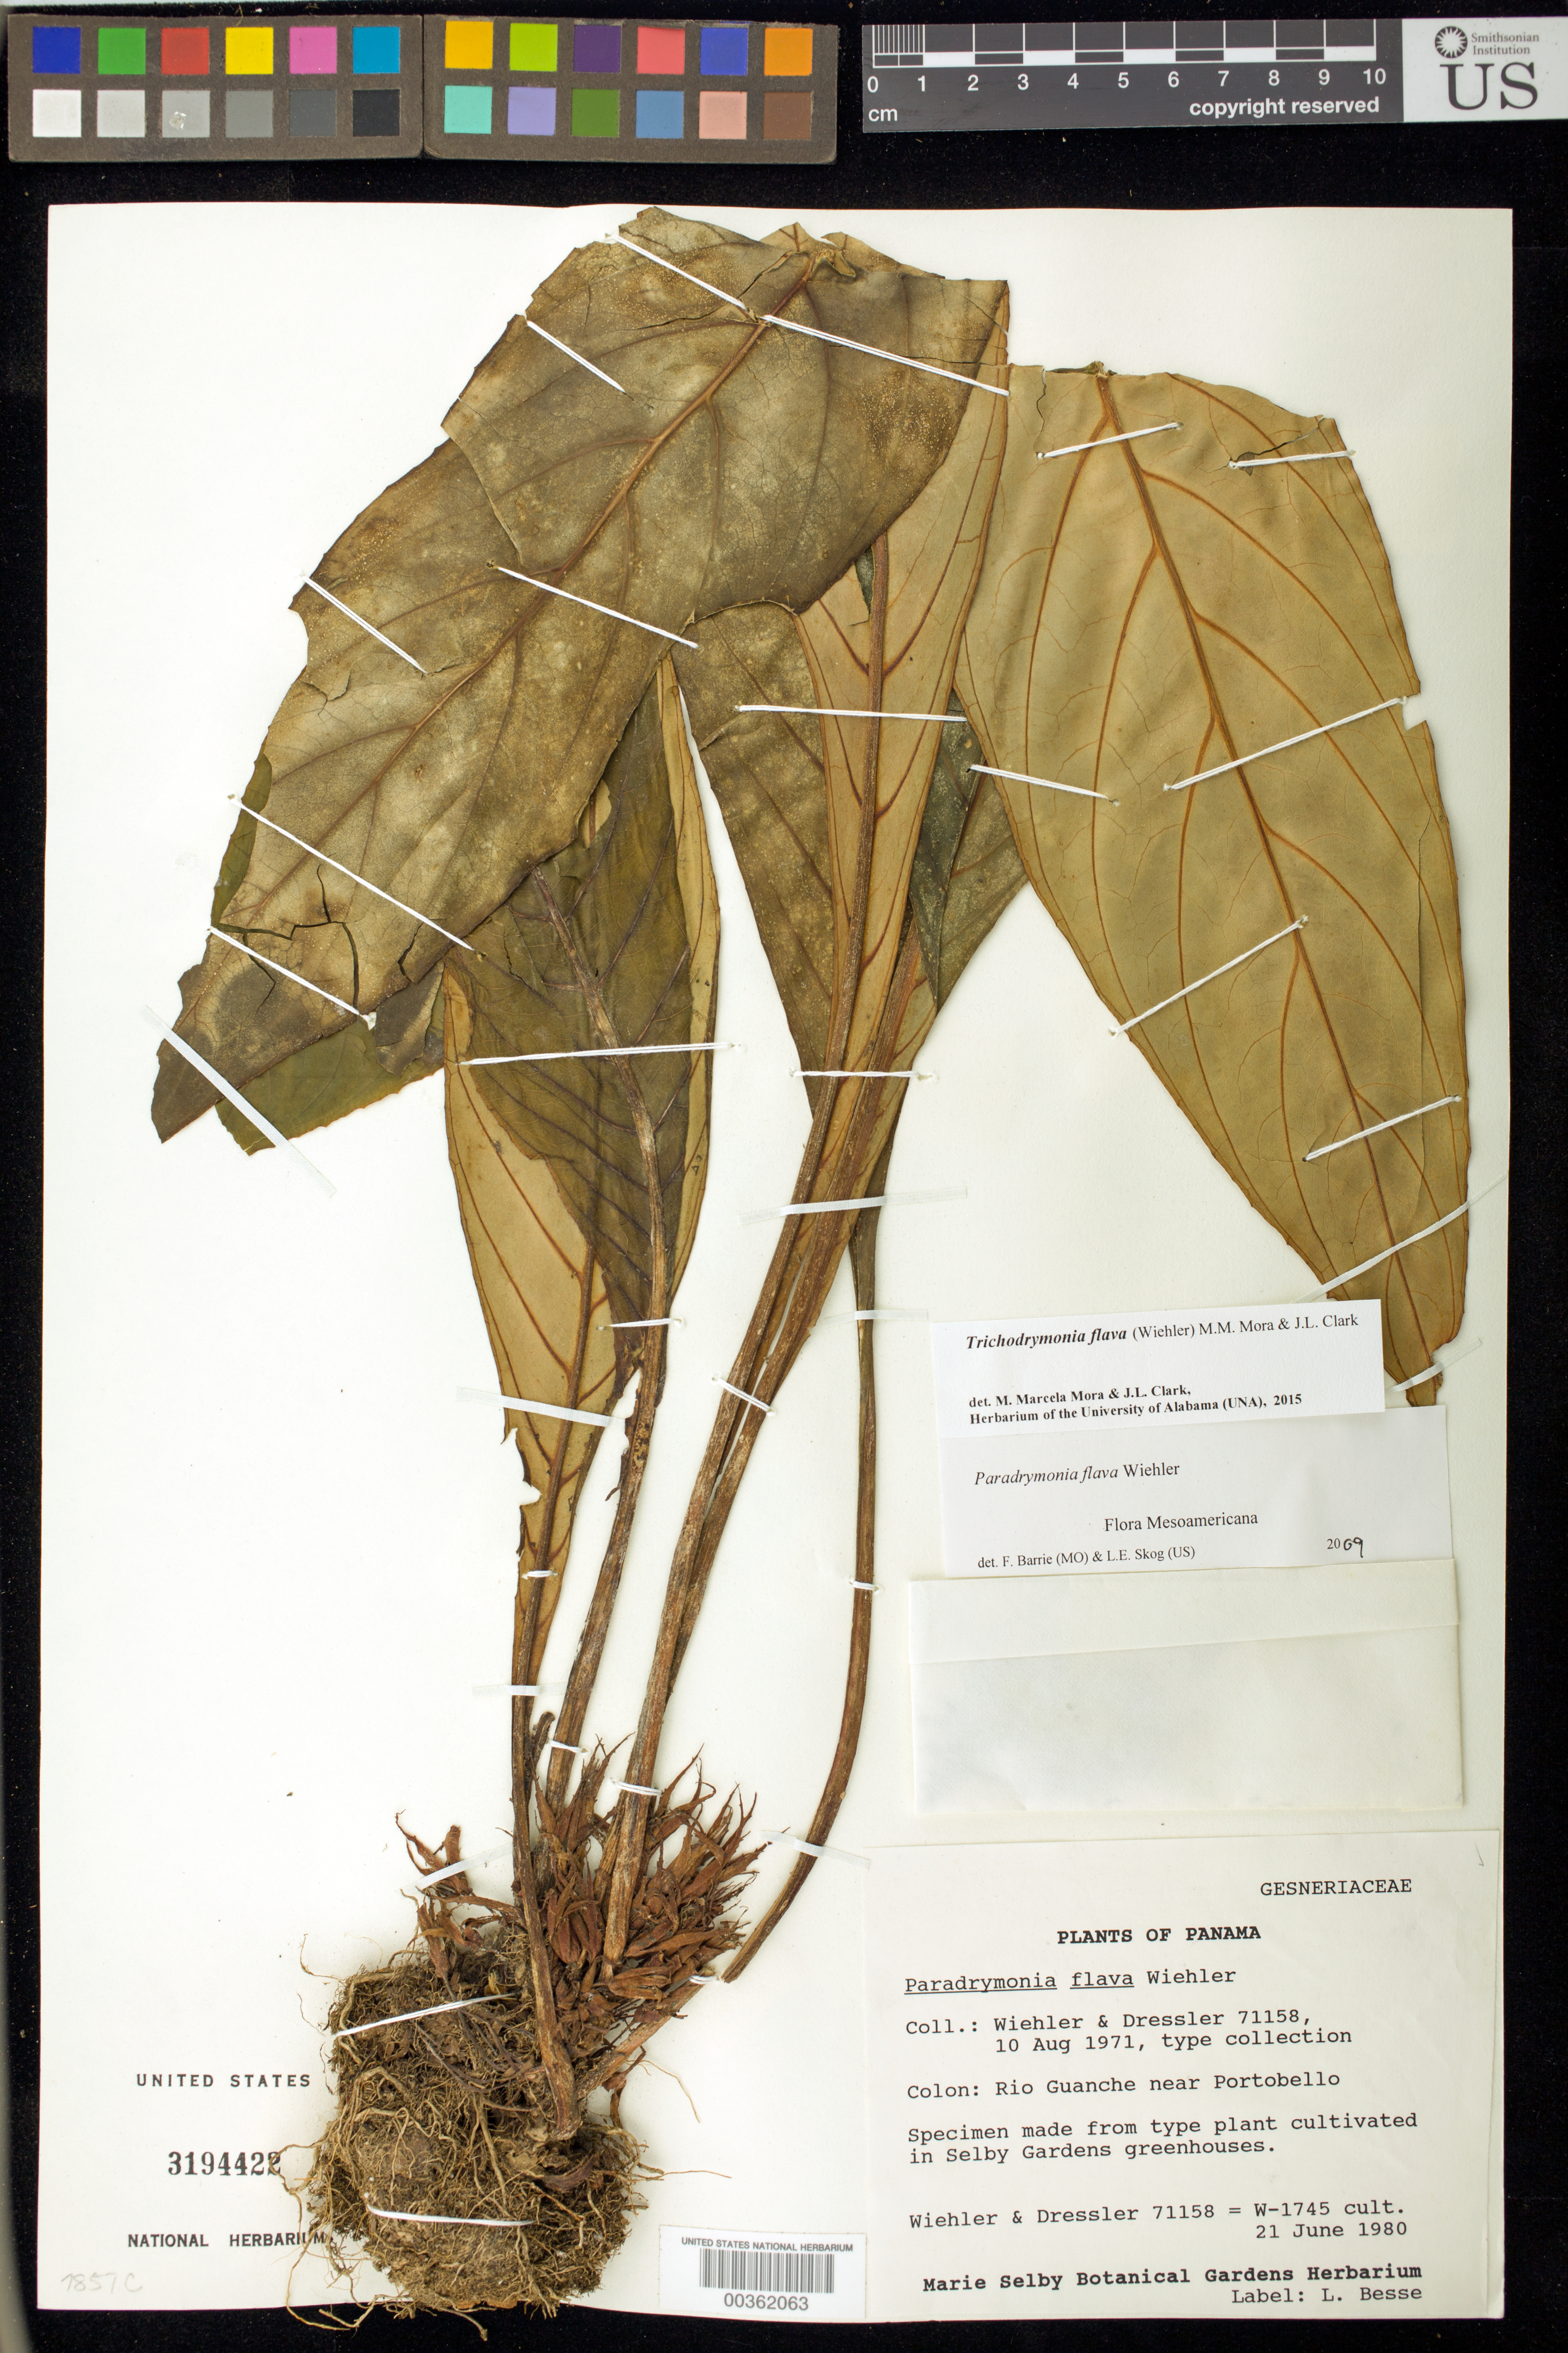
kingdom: Plantae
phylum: Tracheophyta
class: Magnoliopsida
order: Lamiales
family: Gesneriaceae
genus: Trichodrymonia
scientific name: Trichodrymonia flava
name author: (Wiehler) M.M. Mora & J.L. Clark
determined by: Mora, M. M.; Clark, J. L.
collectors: H. J. Wiehler & R. Dressler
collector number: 71158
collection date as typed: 21 Jun 1980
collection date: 1980-06-21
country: Panama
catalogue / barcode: US 3194422